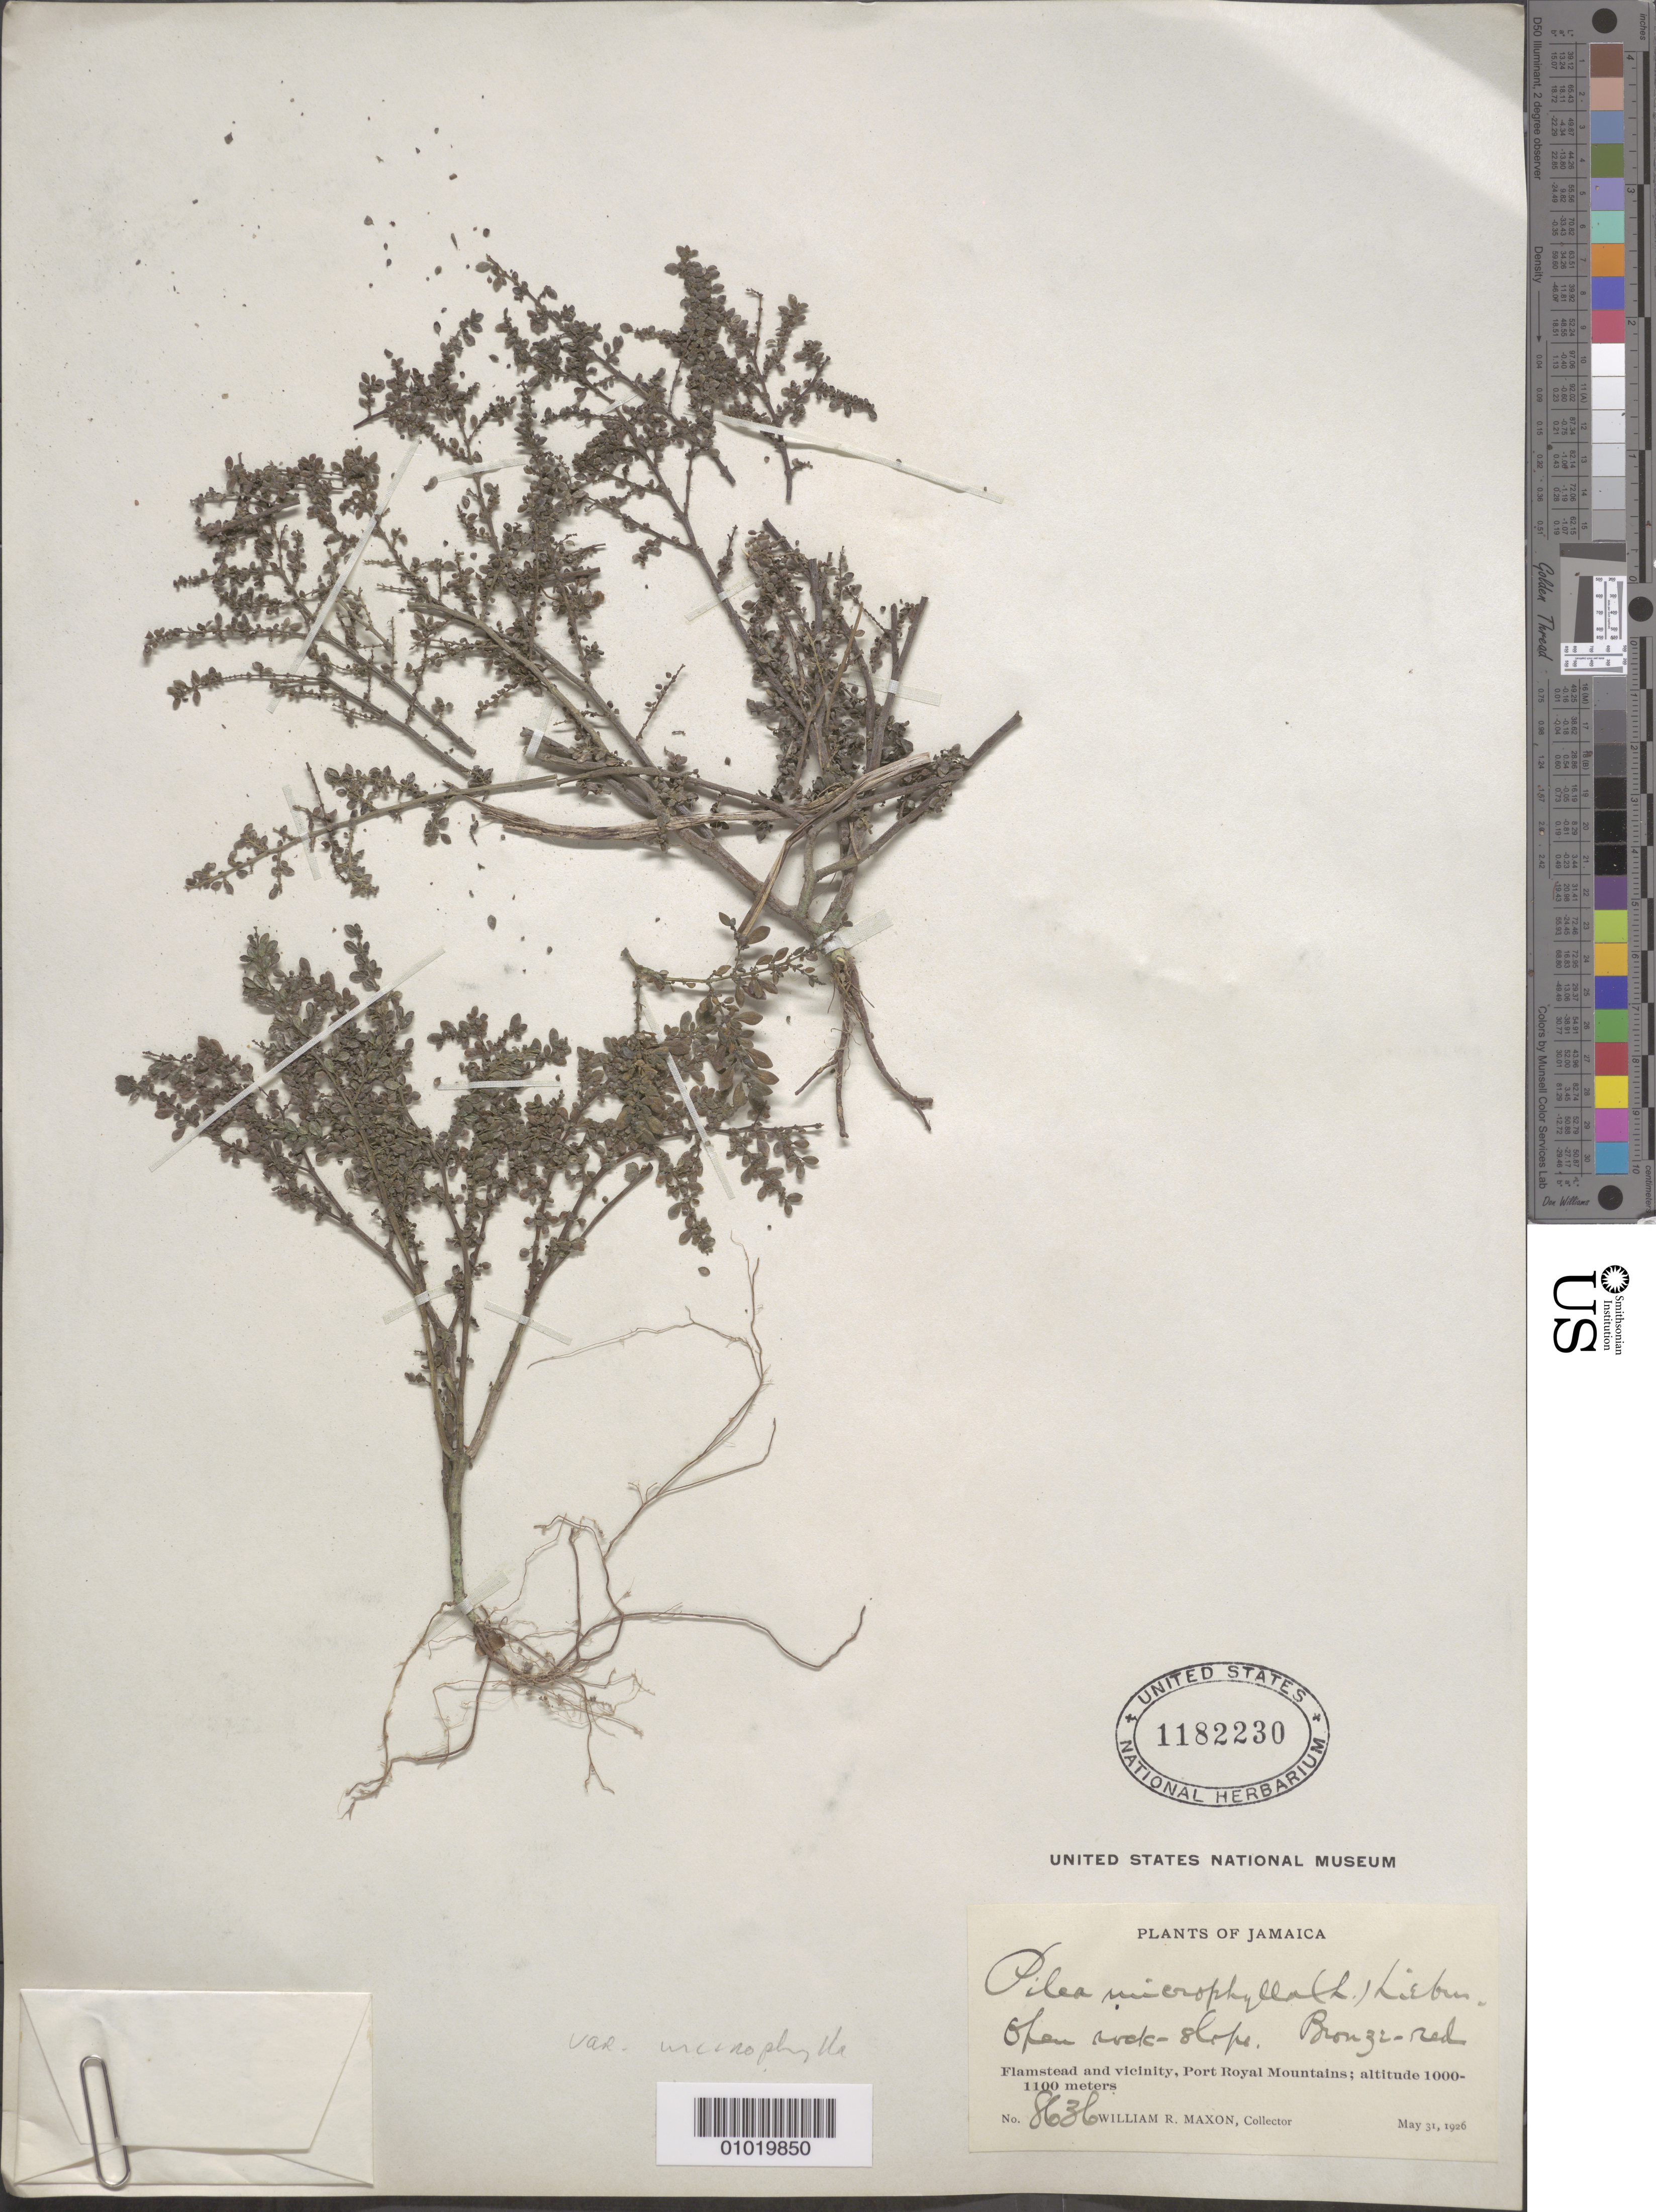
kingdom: Plantae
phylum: Tracheophyta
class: Magnoliopsida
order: Rosales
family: Urticaceae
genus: Pilea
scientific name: Pilea microphylla var. microphylla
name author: (L.) Liebm.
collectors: W. R. Maxon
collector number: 8636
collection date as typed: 31 May 1926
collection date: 1926-05-31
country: Jamaica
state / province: Portland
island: Jamaica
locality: Flamstead and vicinity, Port Royal Mountains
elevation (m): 1000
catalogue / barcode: US 1182230